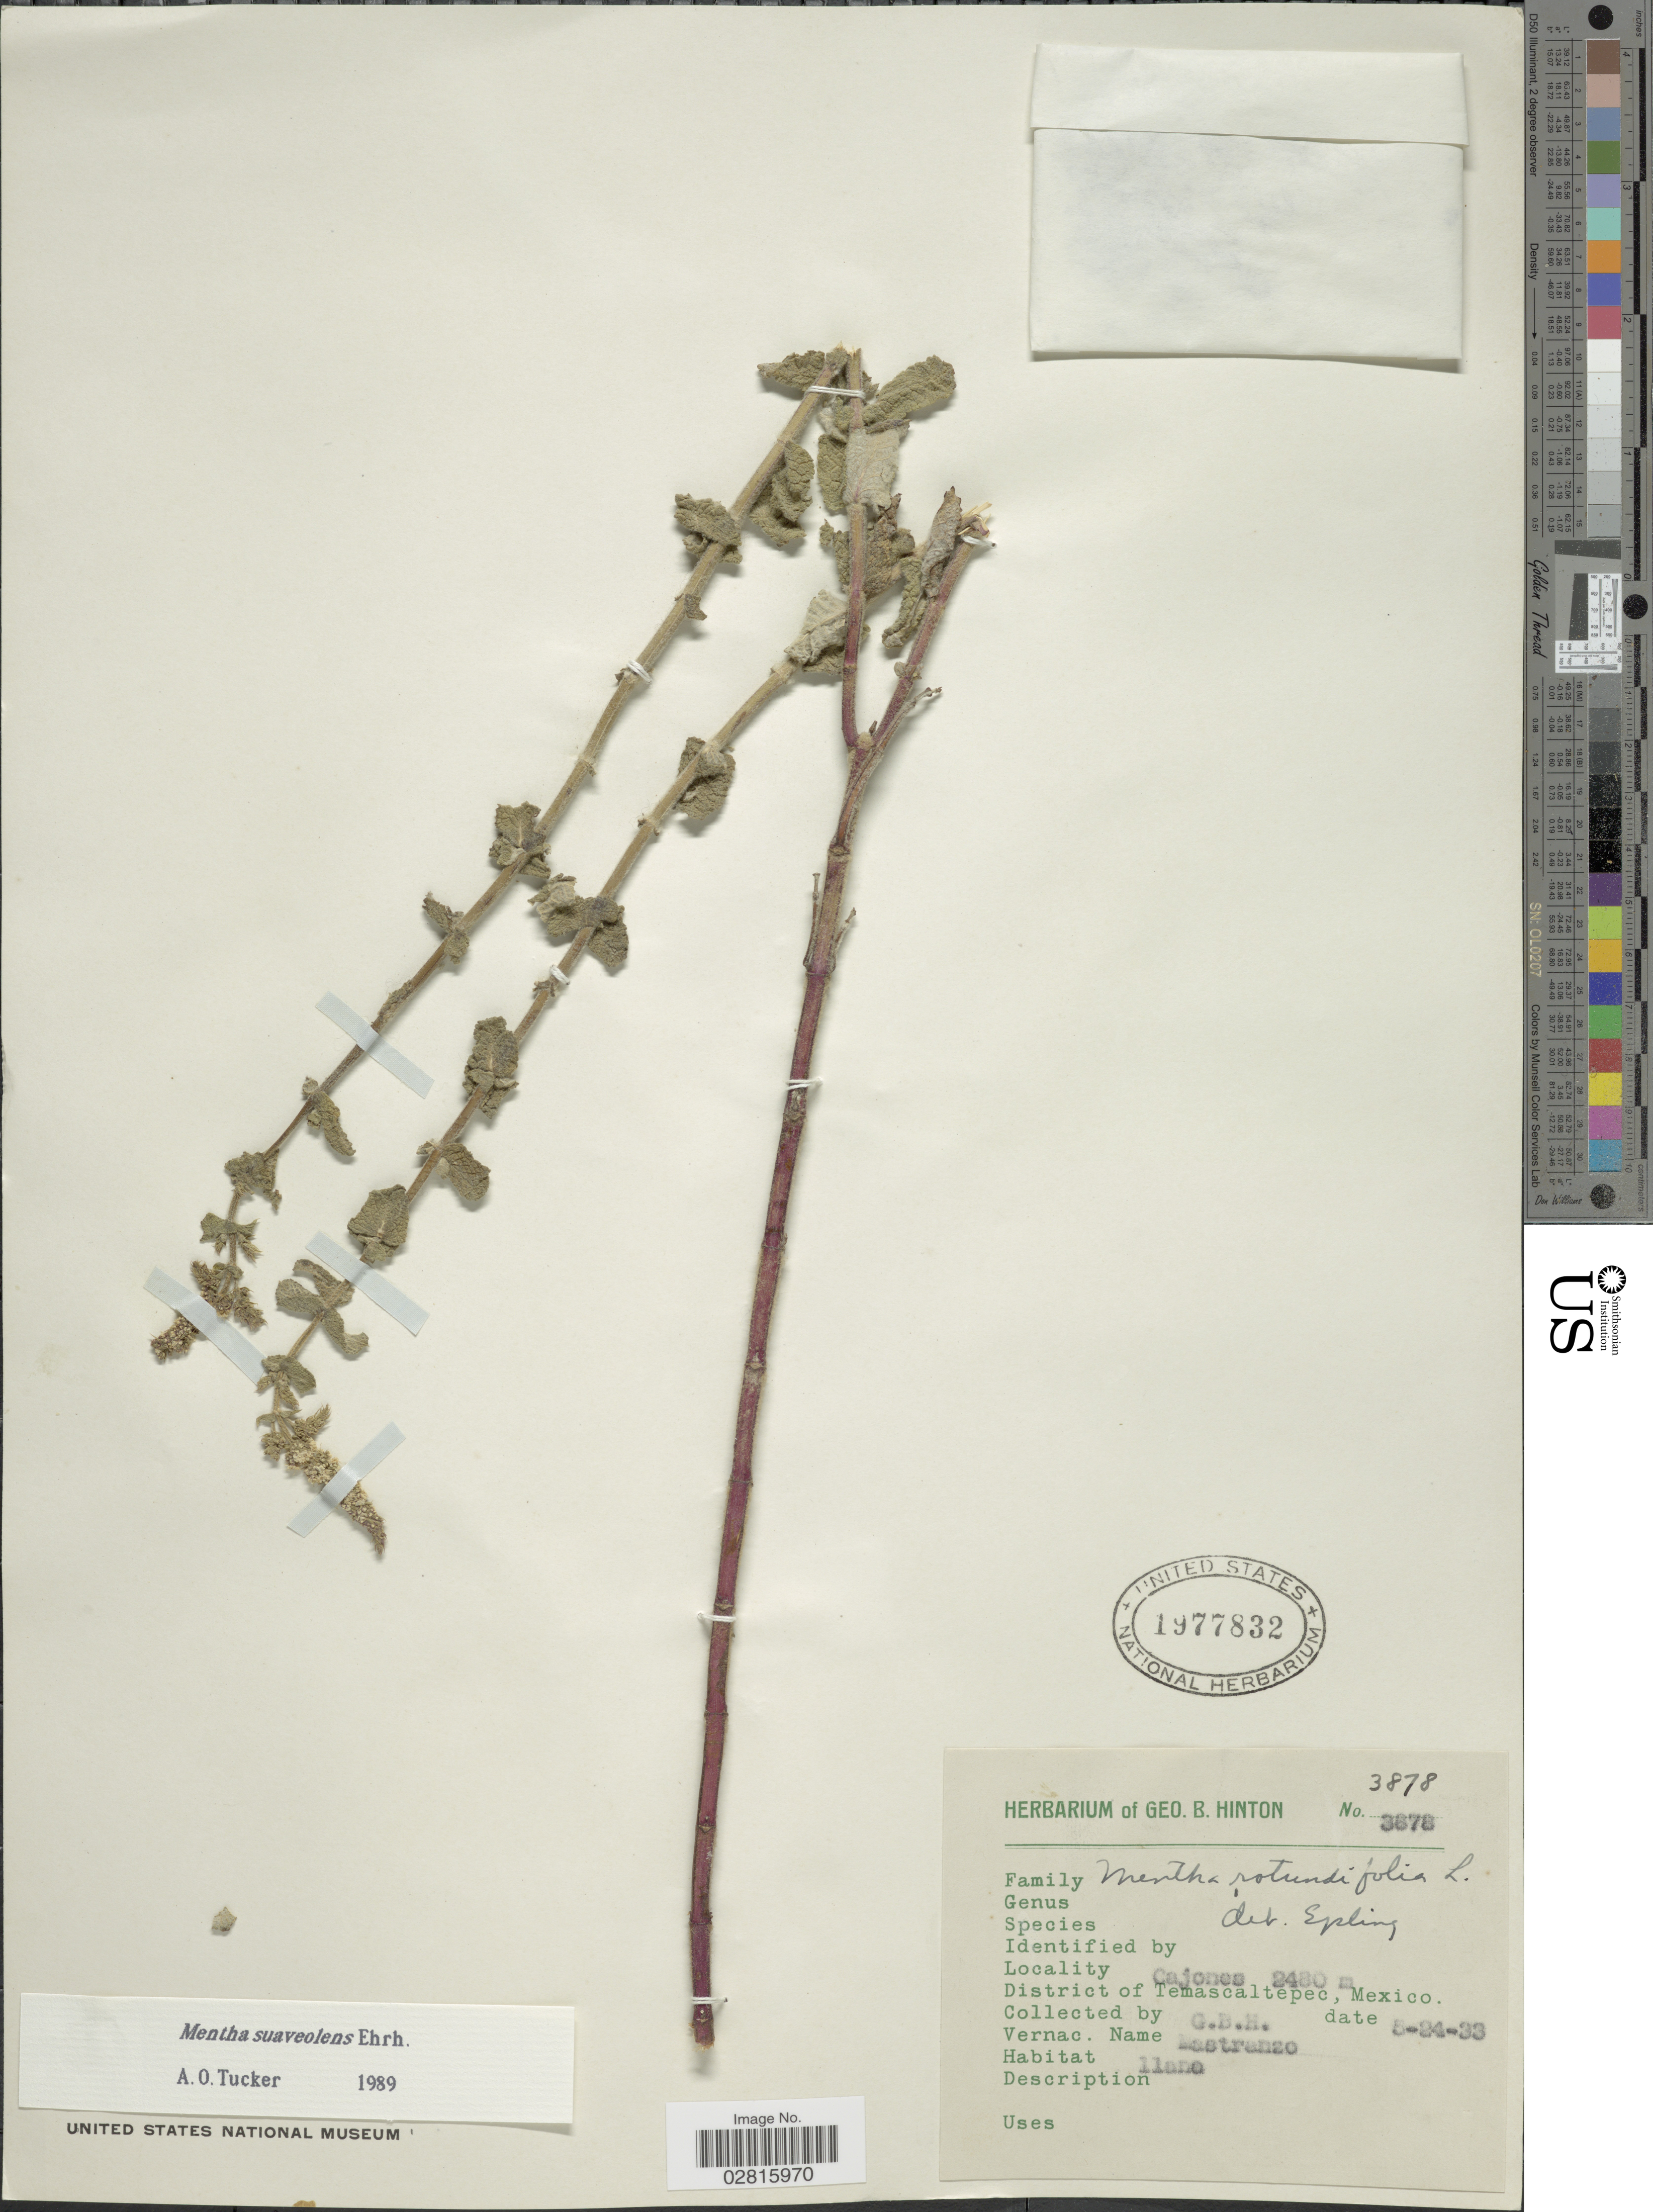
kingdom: Plantae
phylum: Tracheophyta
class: Magnoliopsida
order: Lamiales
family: Lamiaceae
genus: Mentha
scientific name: Mentha suaveolens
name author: Ehrh.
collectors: G. B. Hinton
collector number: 3878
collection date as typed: Transcribed d/m/y: 24/5/33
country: Mexico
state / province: México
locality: Cajones. District of Temascaltepec.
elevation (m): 2480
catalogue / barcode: US 1977832